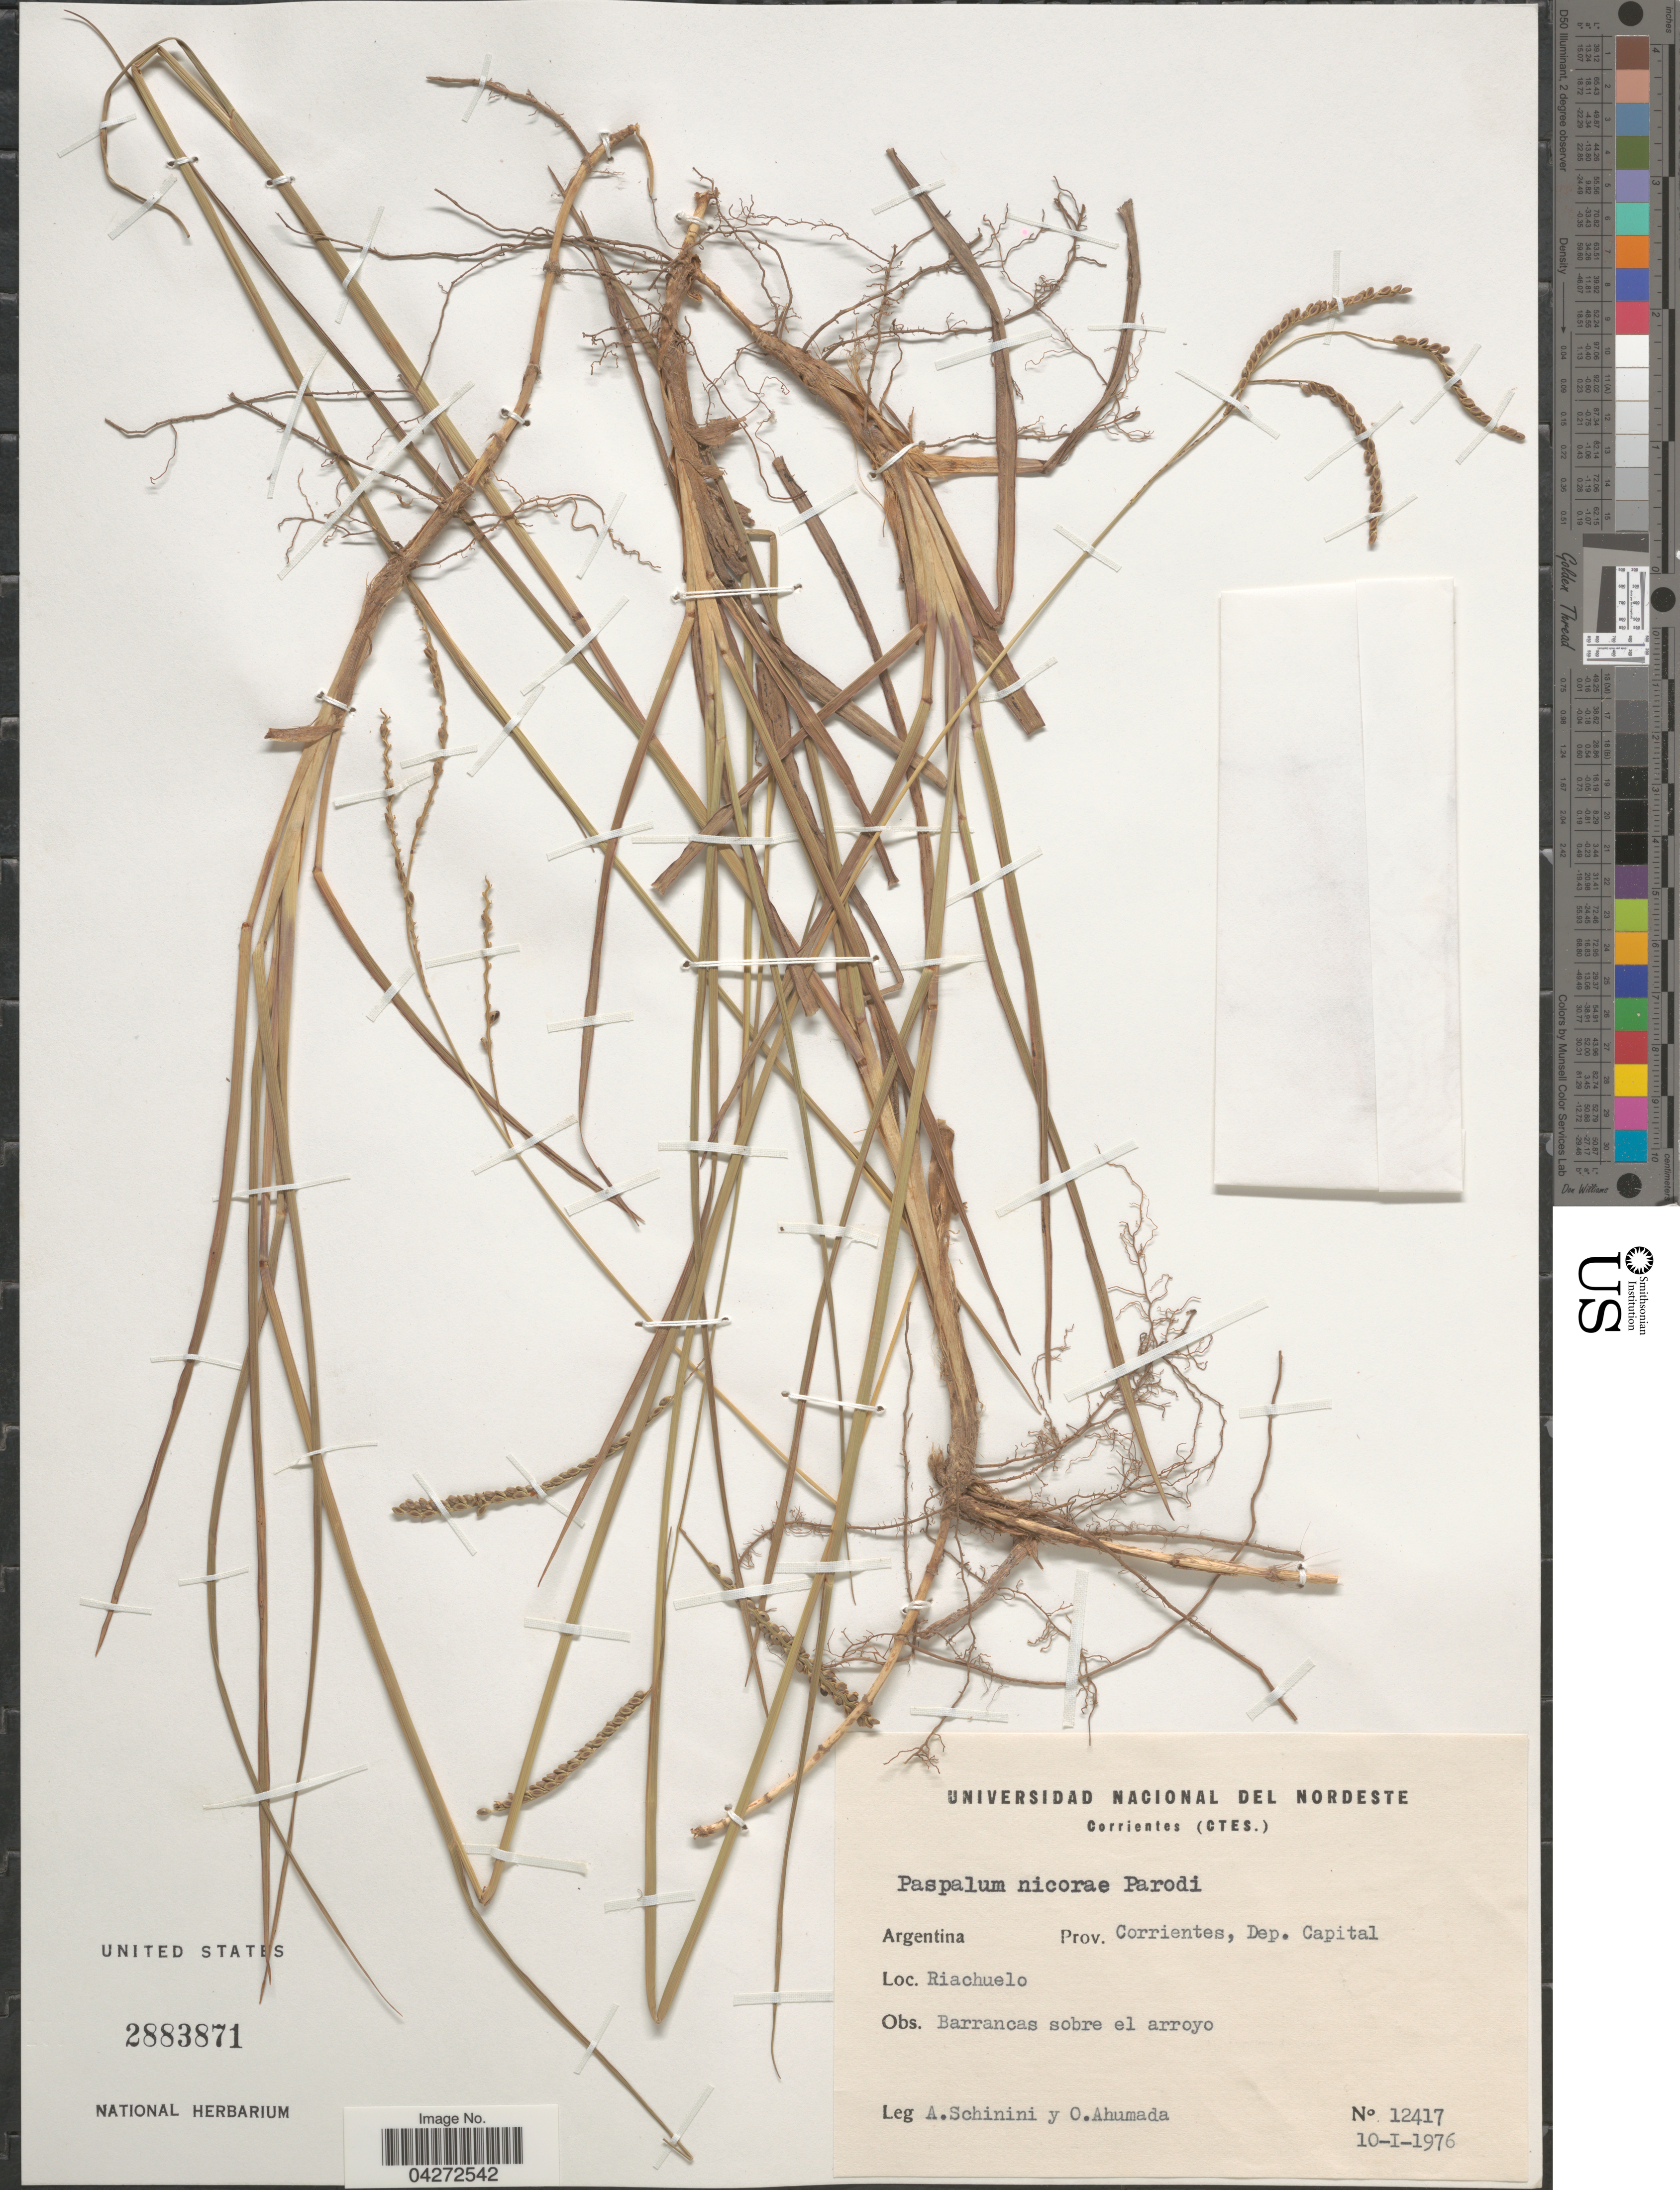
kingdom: Plantae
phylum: Tracheophyta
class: Liliopsida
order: Poales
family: Poaceae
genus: Paspalum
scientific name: Paspalum nicorae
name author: Parodi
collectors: A. Schinini & O. Ahumada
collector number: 12417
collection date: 1976-01-10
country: Argentina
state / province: Corrientes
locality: Dep. Capital. Riachuelo. Barrancas sobre el arroyo.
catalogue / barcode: US 2883871